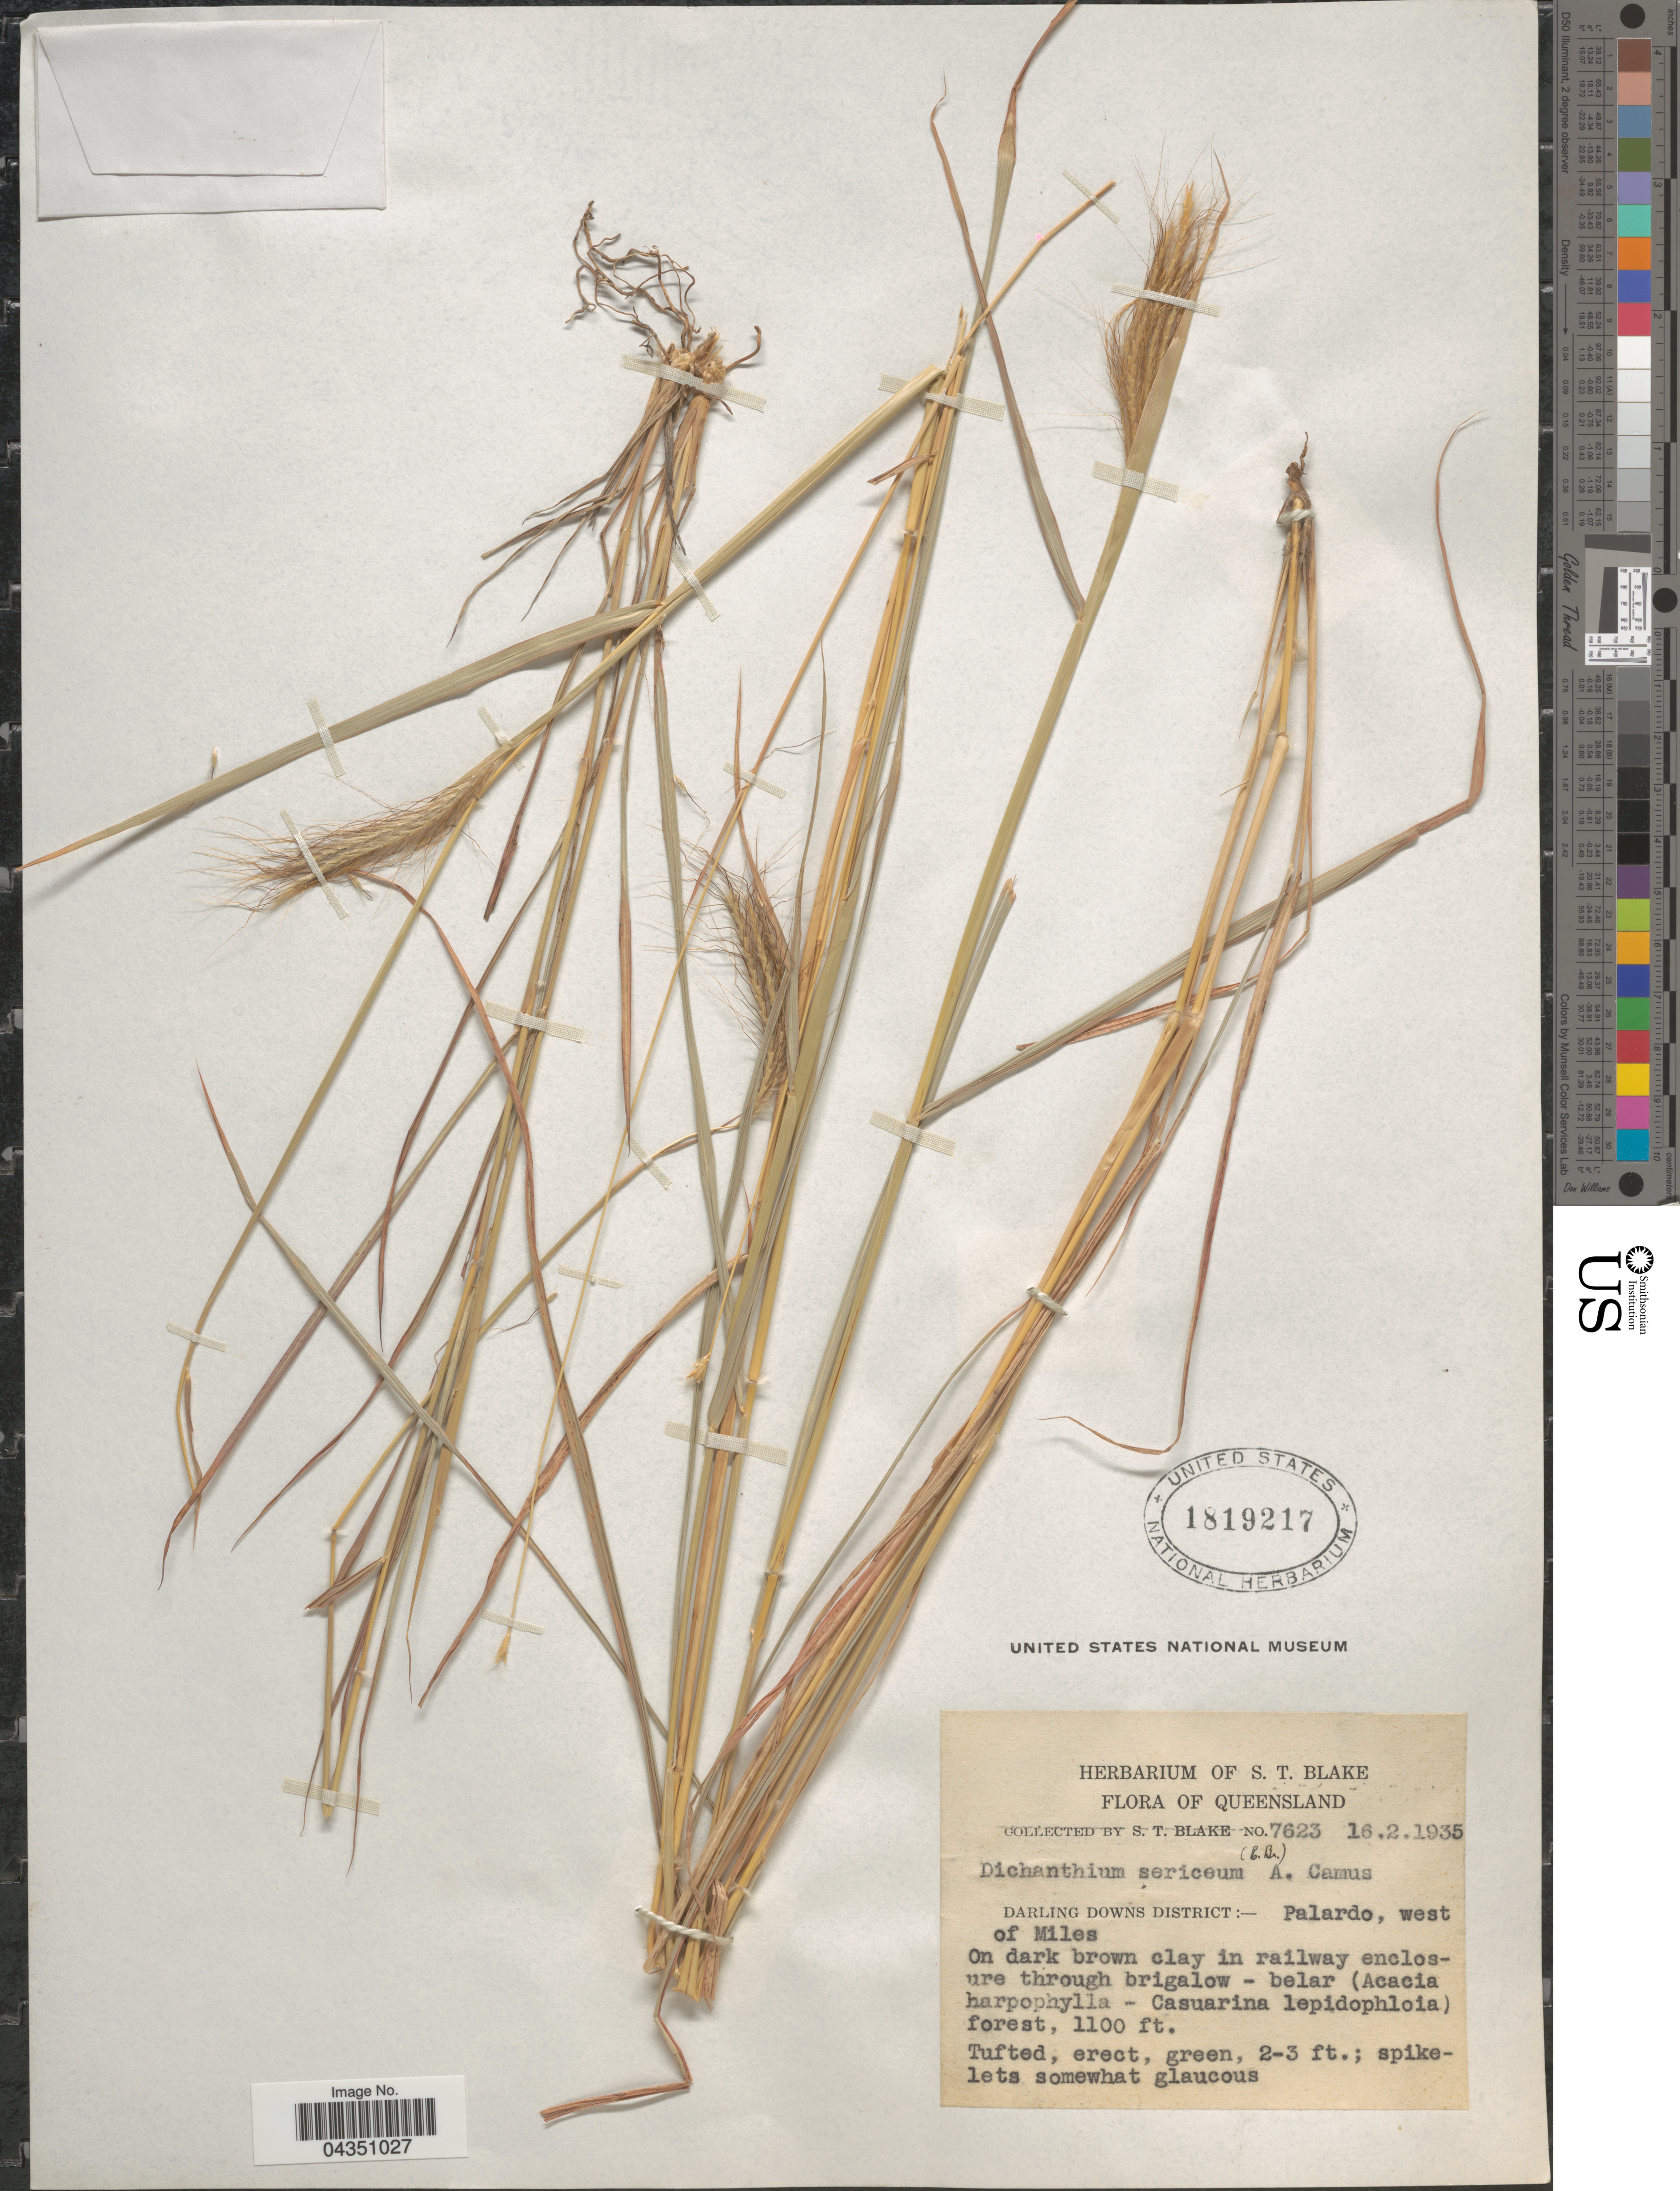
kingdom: Plantae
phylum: Tracheophyta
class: Liliopsida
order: Poales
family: Poaceae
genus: Dichanthium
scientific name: Dichanthium sericeum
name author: (R. Br.) A. Camus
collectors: S. T. Blake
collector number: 7623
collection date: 1935-02-16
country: Australia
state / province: Queensland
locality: Darling Downs District: Palardo, west of Miles. On dark brown clay in railway enclosure through brigalow.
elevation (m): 335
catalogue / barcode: US 1819217